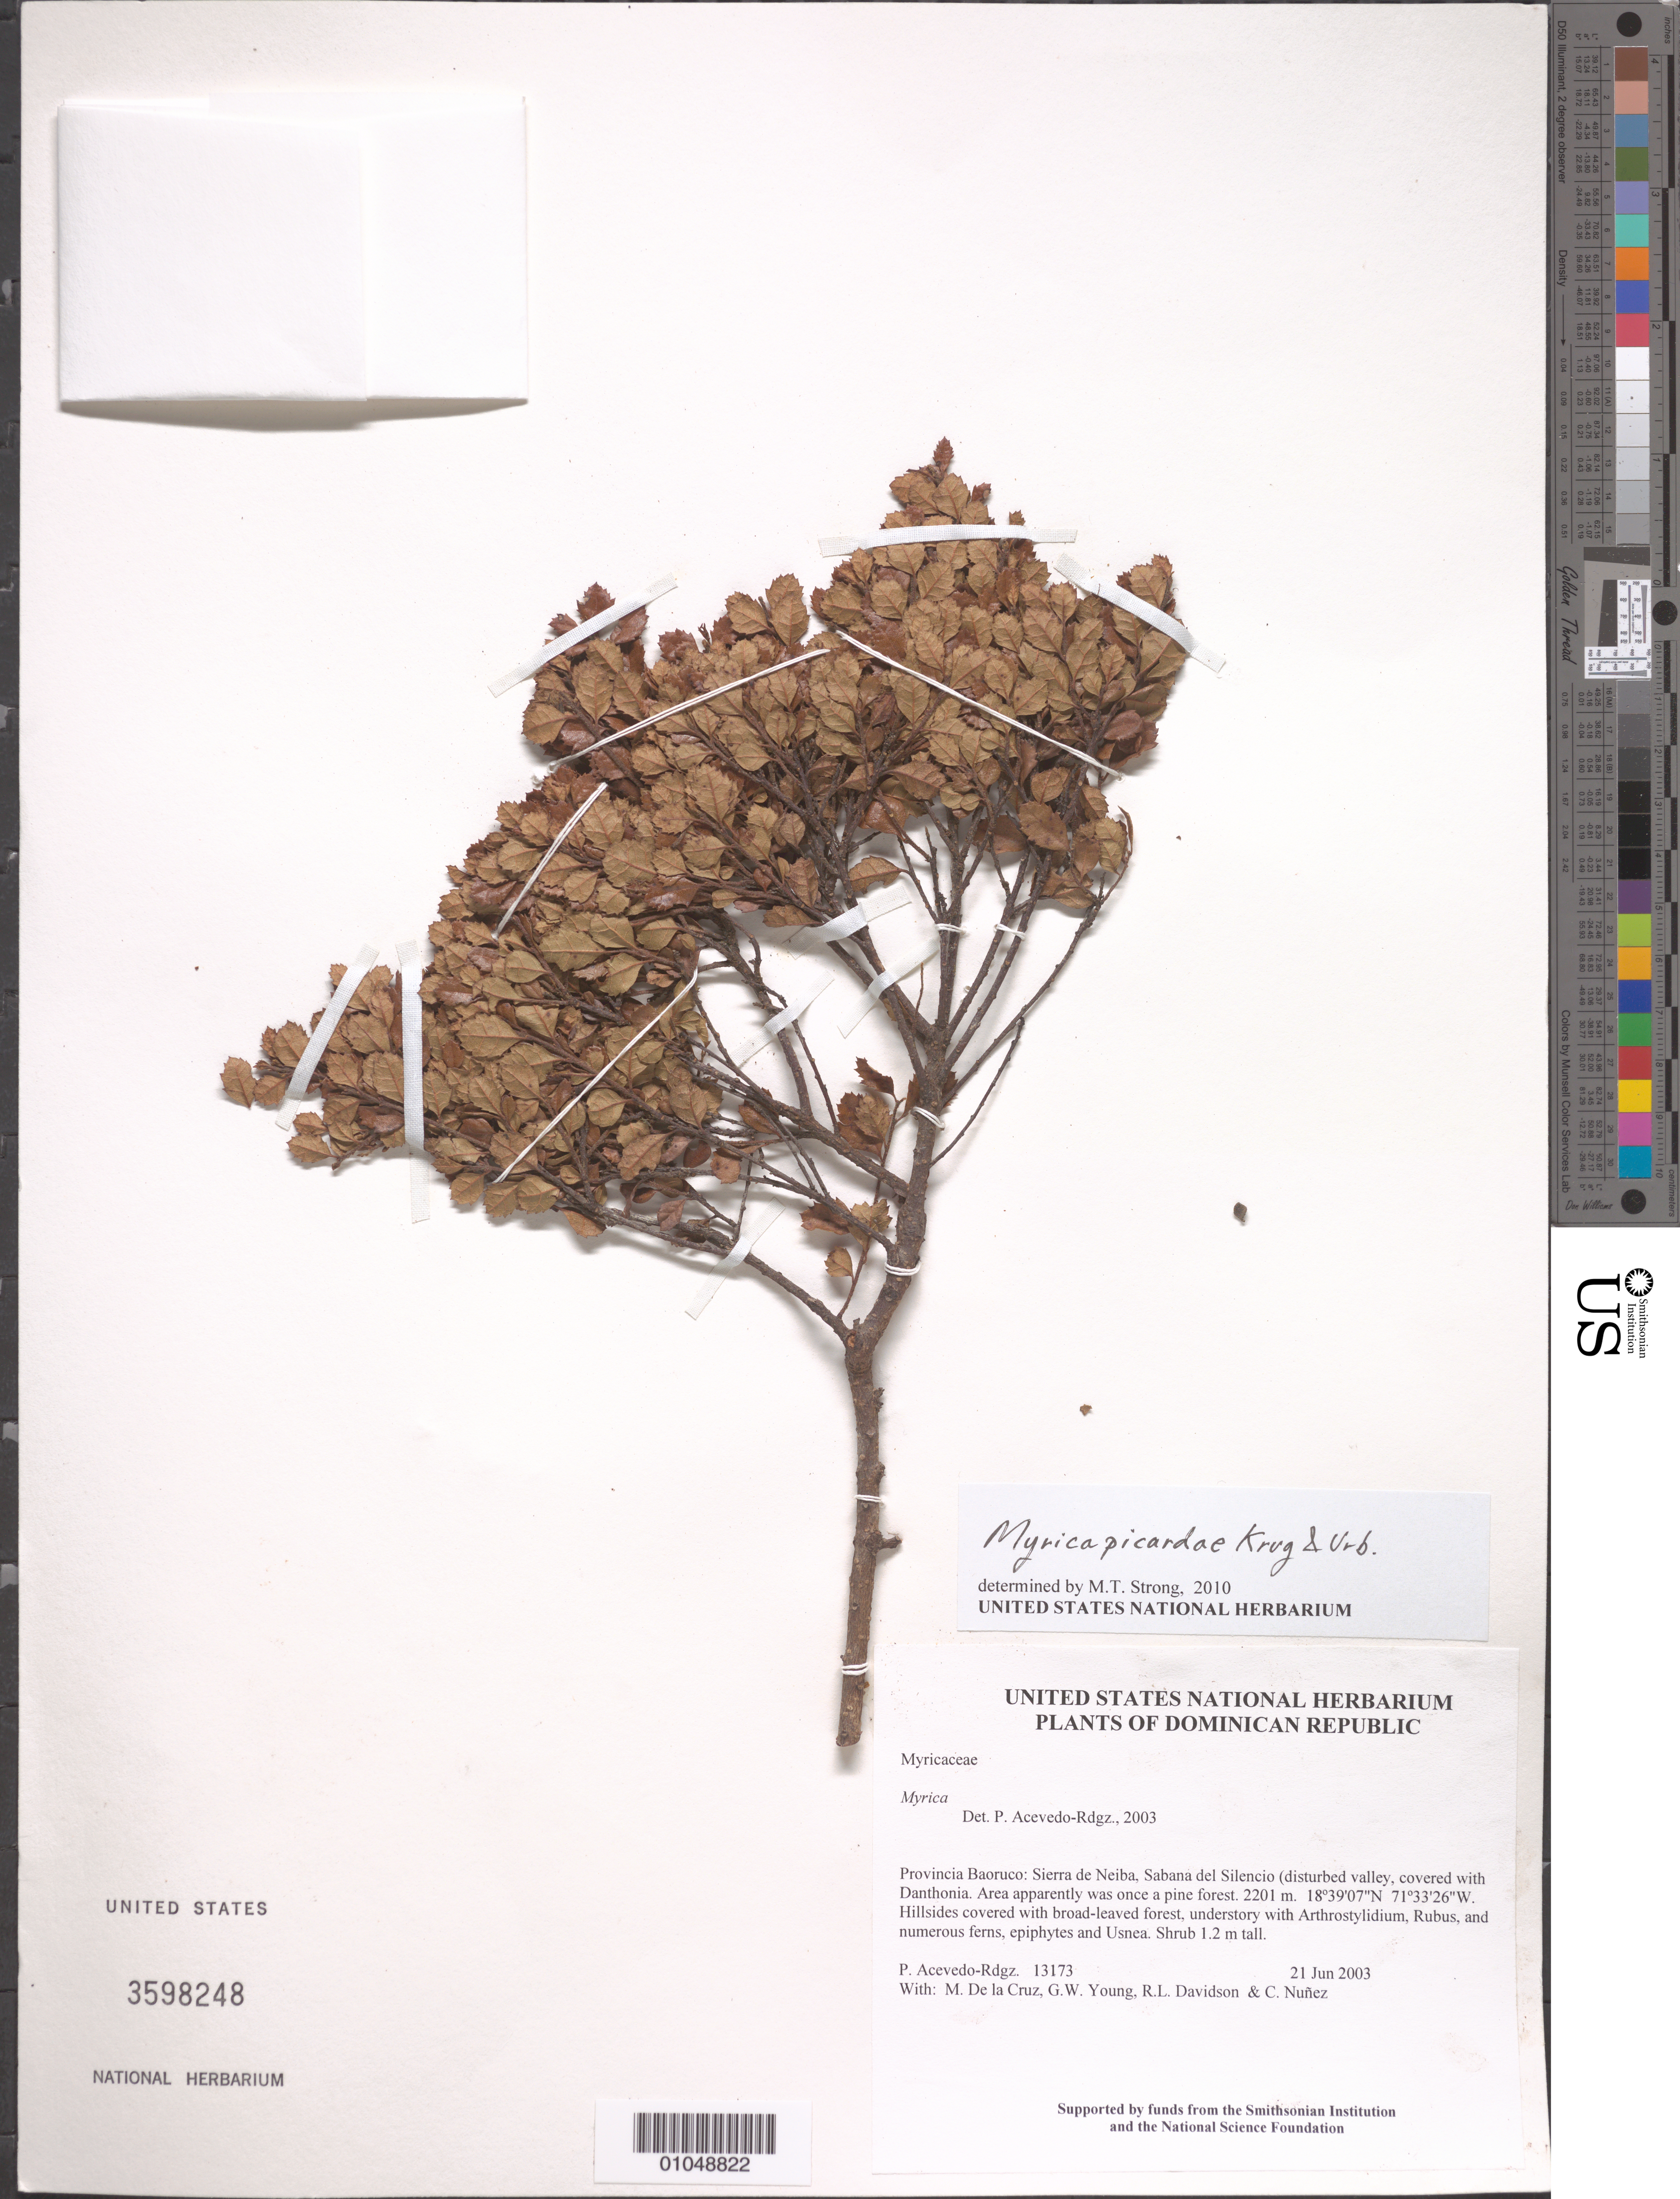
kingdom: Plantae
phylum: Tracheophyta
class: Magnoliopsida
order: Fagales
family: Myricaceae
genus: Morella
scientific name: Morella picardae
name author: (Krug & Urb.) Wilbur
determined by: Strong, Mark T., (BOT), Smithsonian Institution - National Museum of Natural History (UNITED STATES)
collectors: P. Acevedo-Rodr., M. de la Cruz, J. Rawlins, G. Young, R. Davidson & C. Nunez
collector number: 13173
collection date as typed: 21 Jun 2003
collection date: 2003-06-21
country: Dominican Republic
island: Hispaniola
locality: Provincia Baoruco: Sierra de Neiba, Sabana del Silencio (disturbed valley, covered with Danthonia. Area apparently was once a pine forest.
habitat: Hillsides covered with broad-leaved forest, understory with Arthrostylidium, Rubus, and numerous ferns, epiphytes and Usnea.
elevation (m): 2201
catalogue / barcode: US 3598248